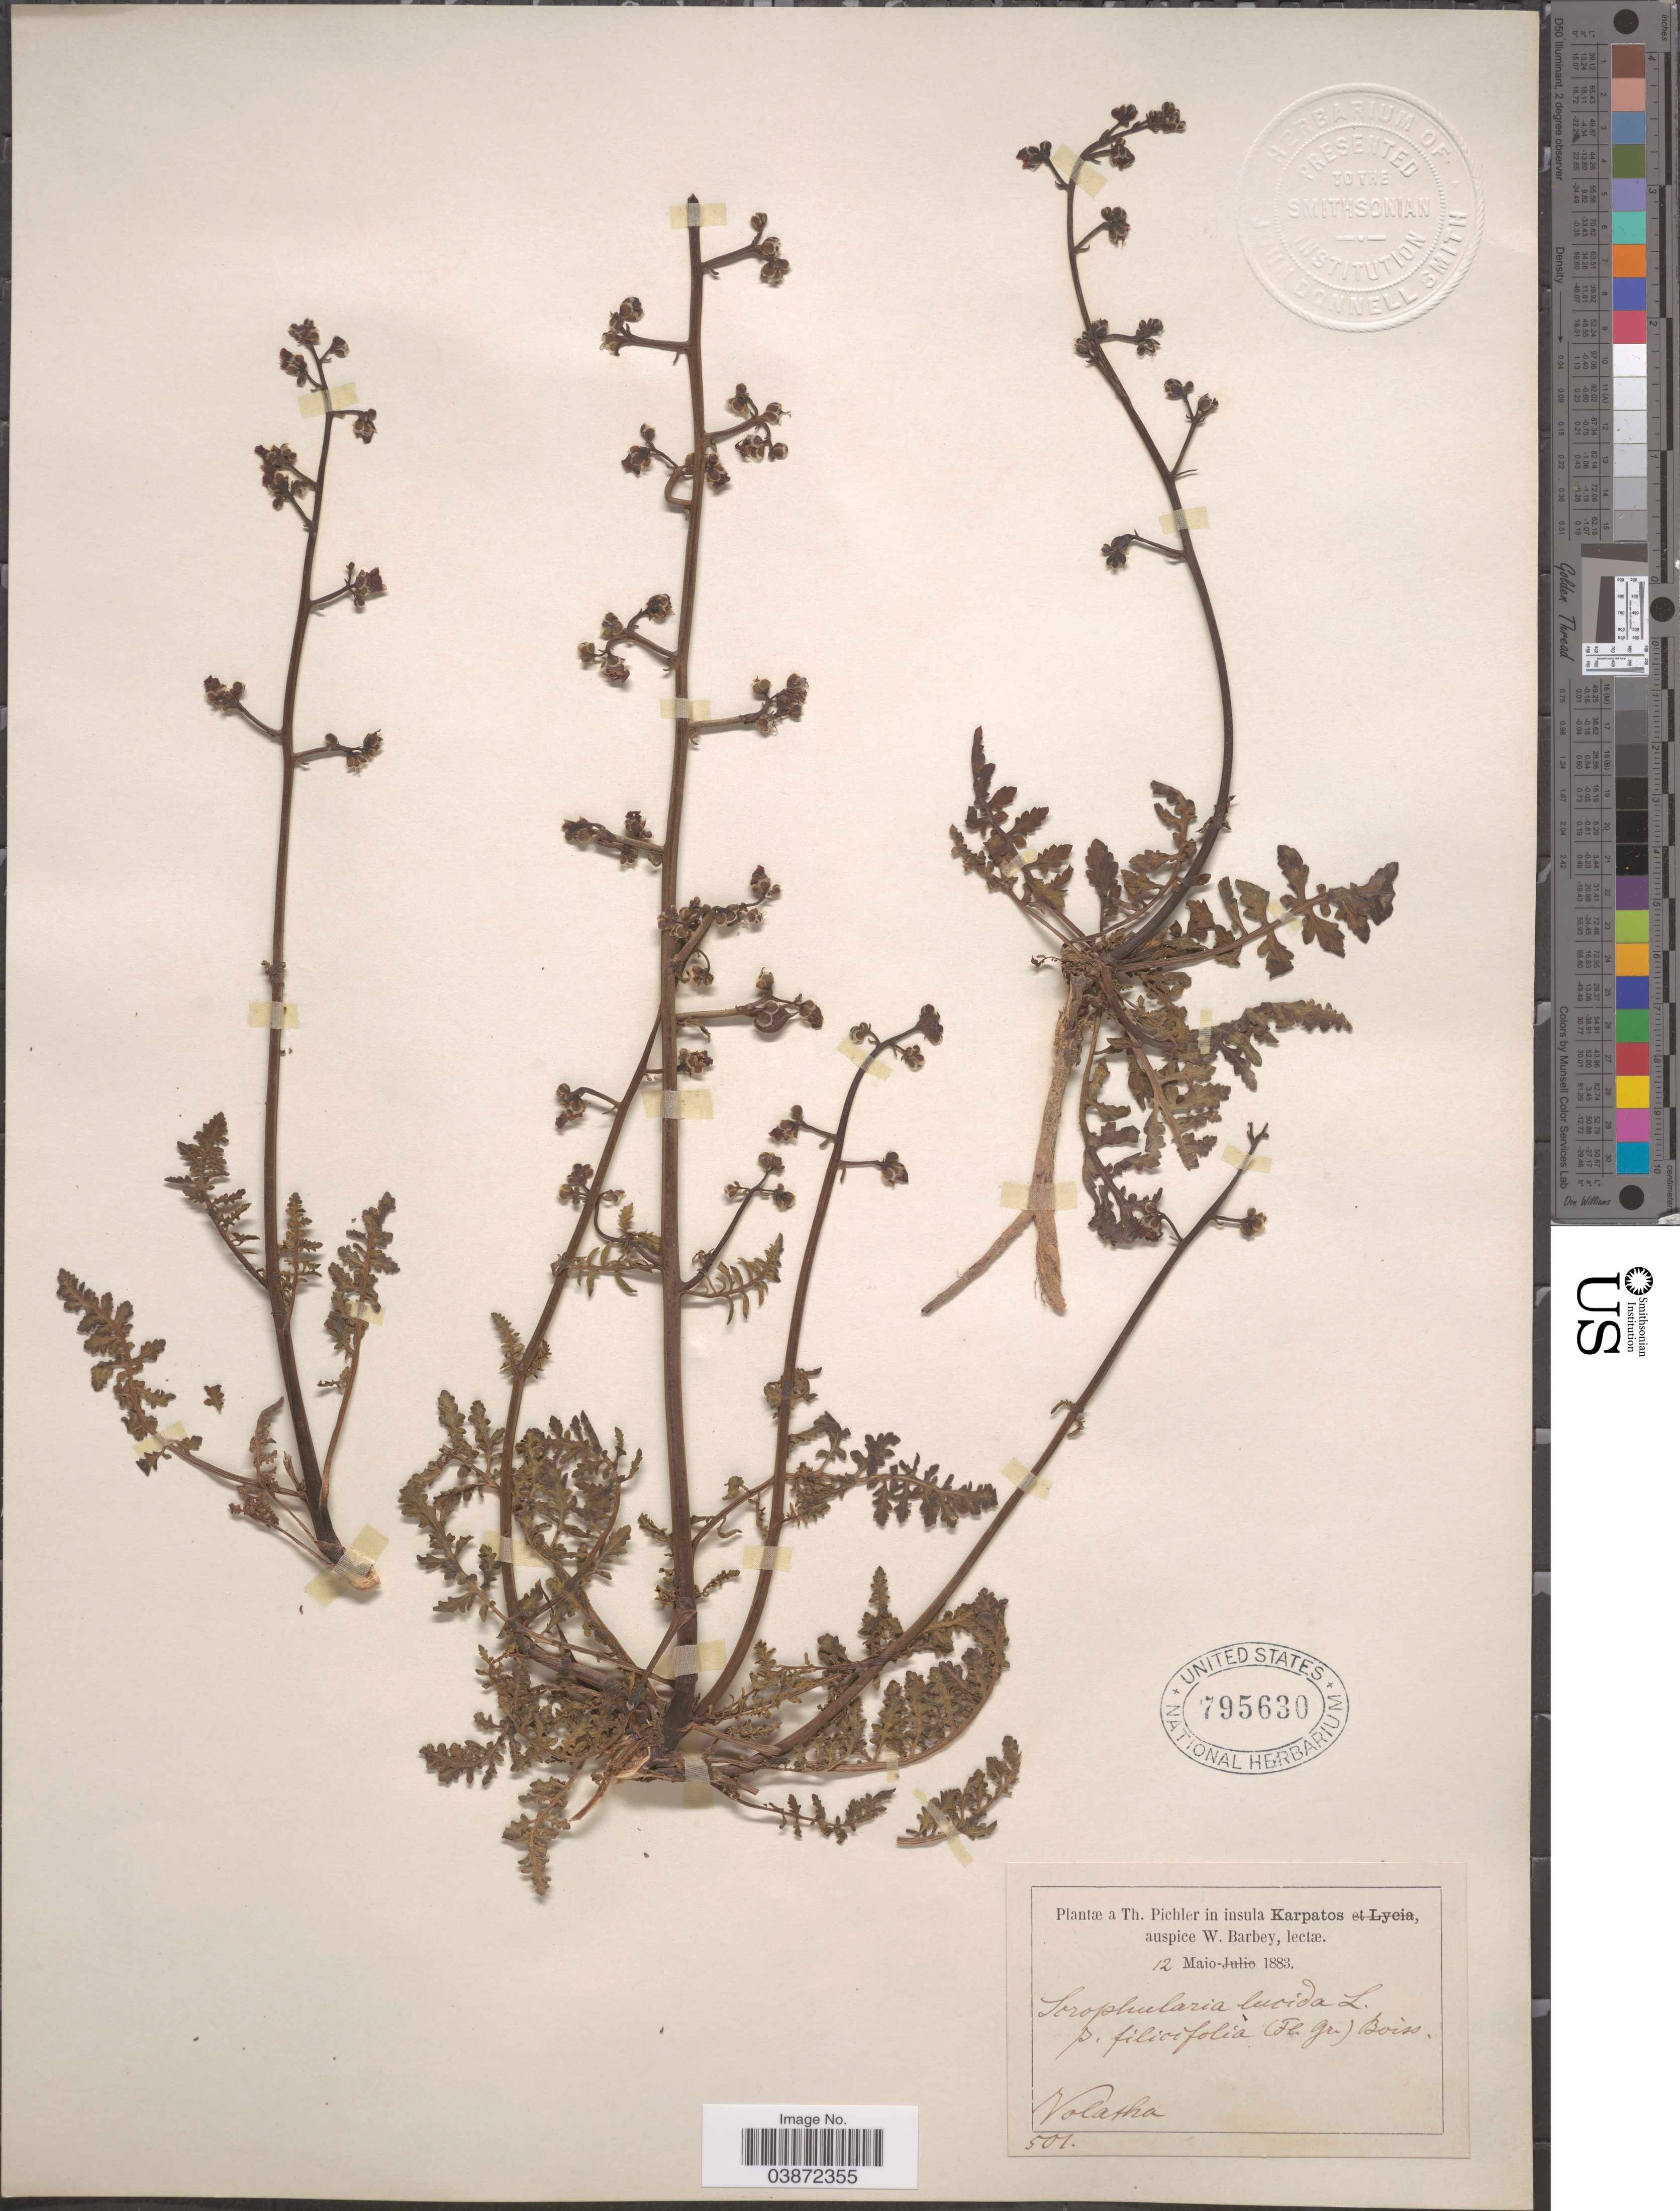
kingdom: Plantae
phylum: Tracheophyta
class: Magnoliopsida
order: Lamiales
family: Scrophulariaceae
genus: Scrophularia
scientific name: Scrophularia decomposita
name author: Royle ex Benth.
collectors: T. Pichler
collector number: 501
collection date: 1883-05-12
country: Greece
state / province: South Aegean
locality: In insula Karpatos. Volatha.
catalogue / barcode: US 795630